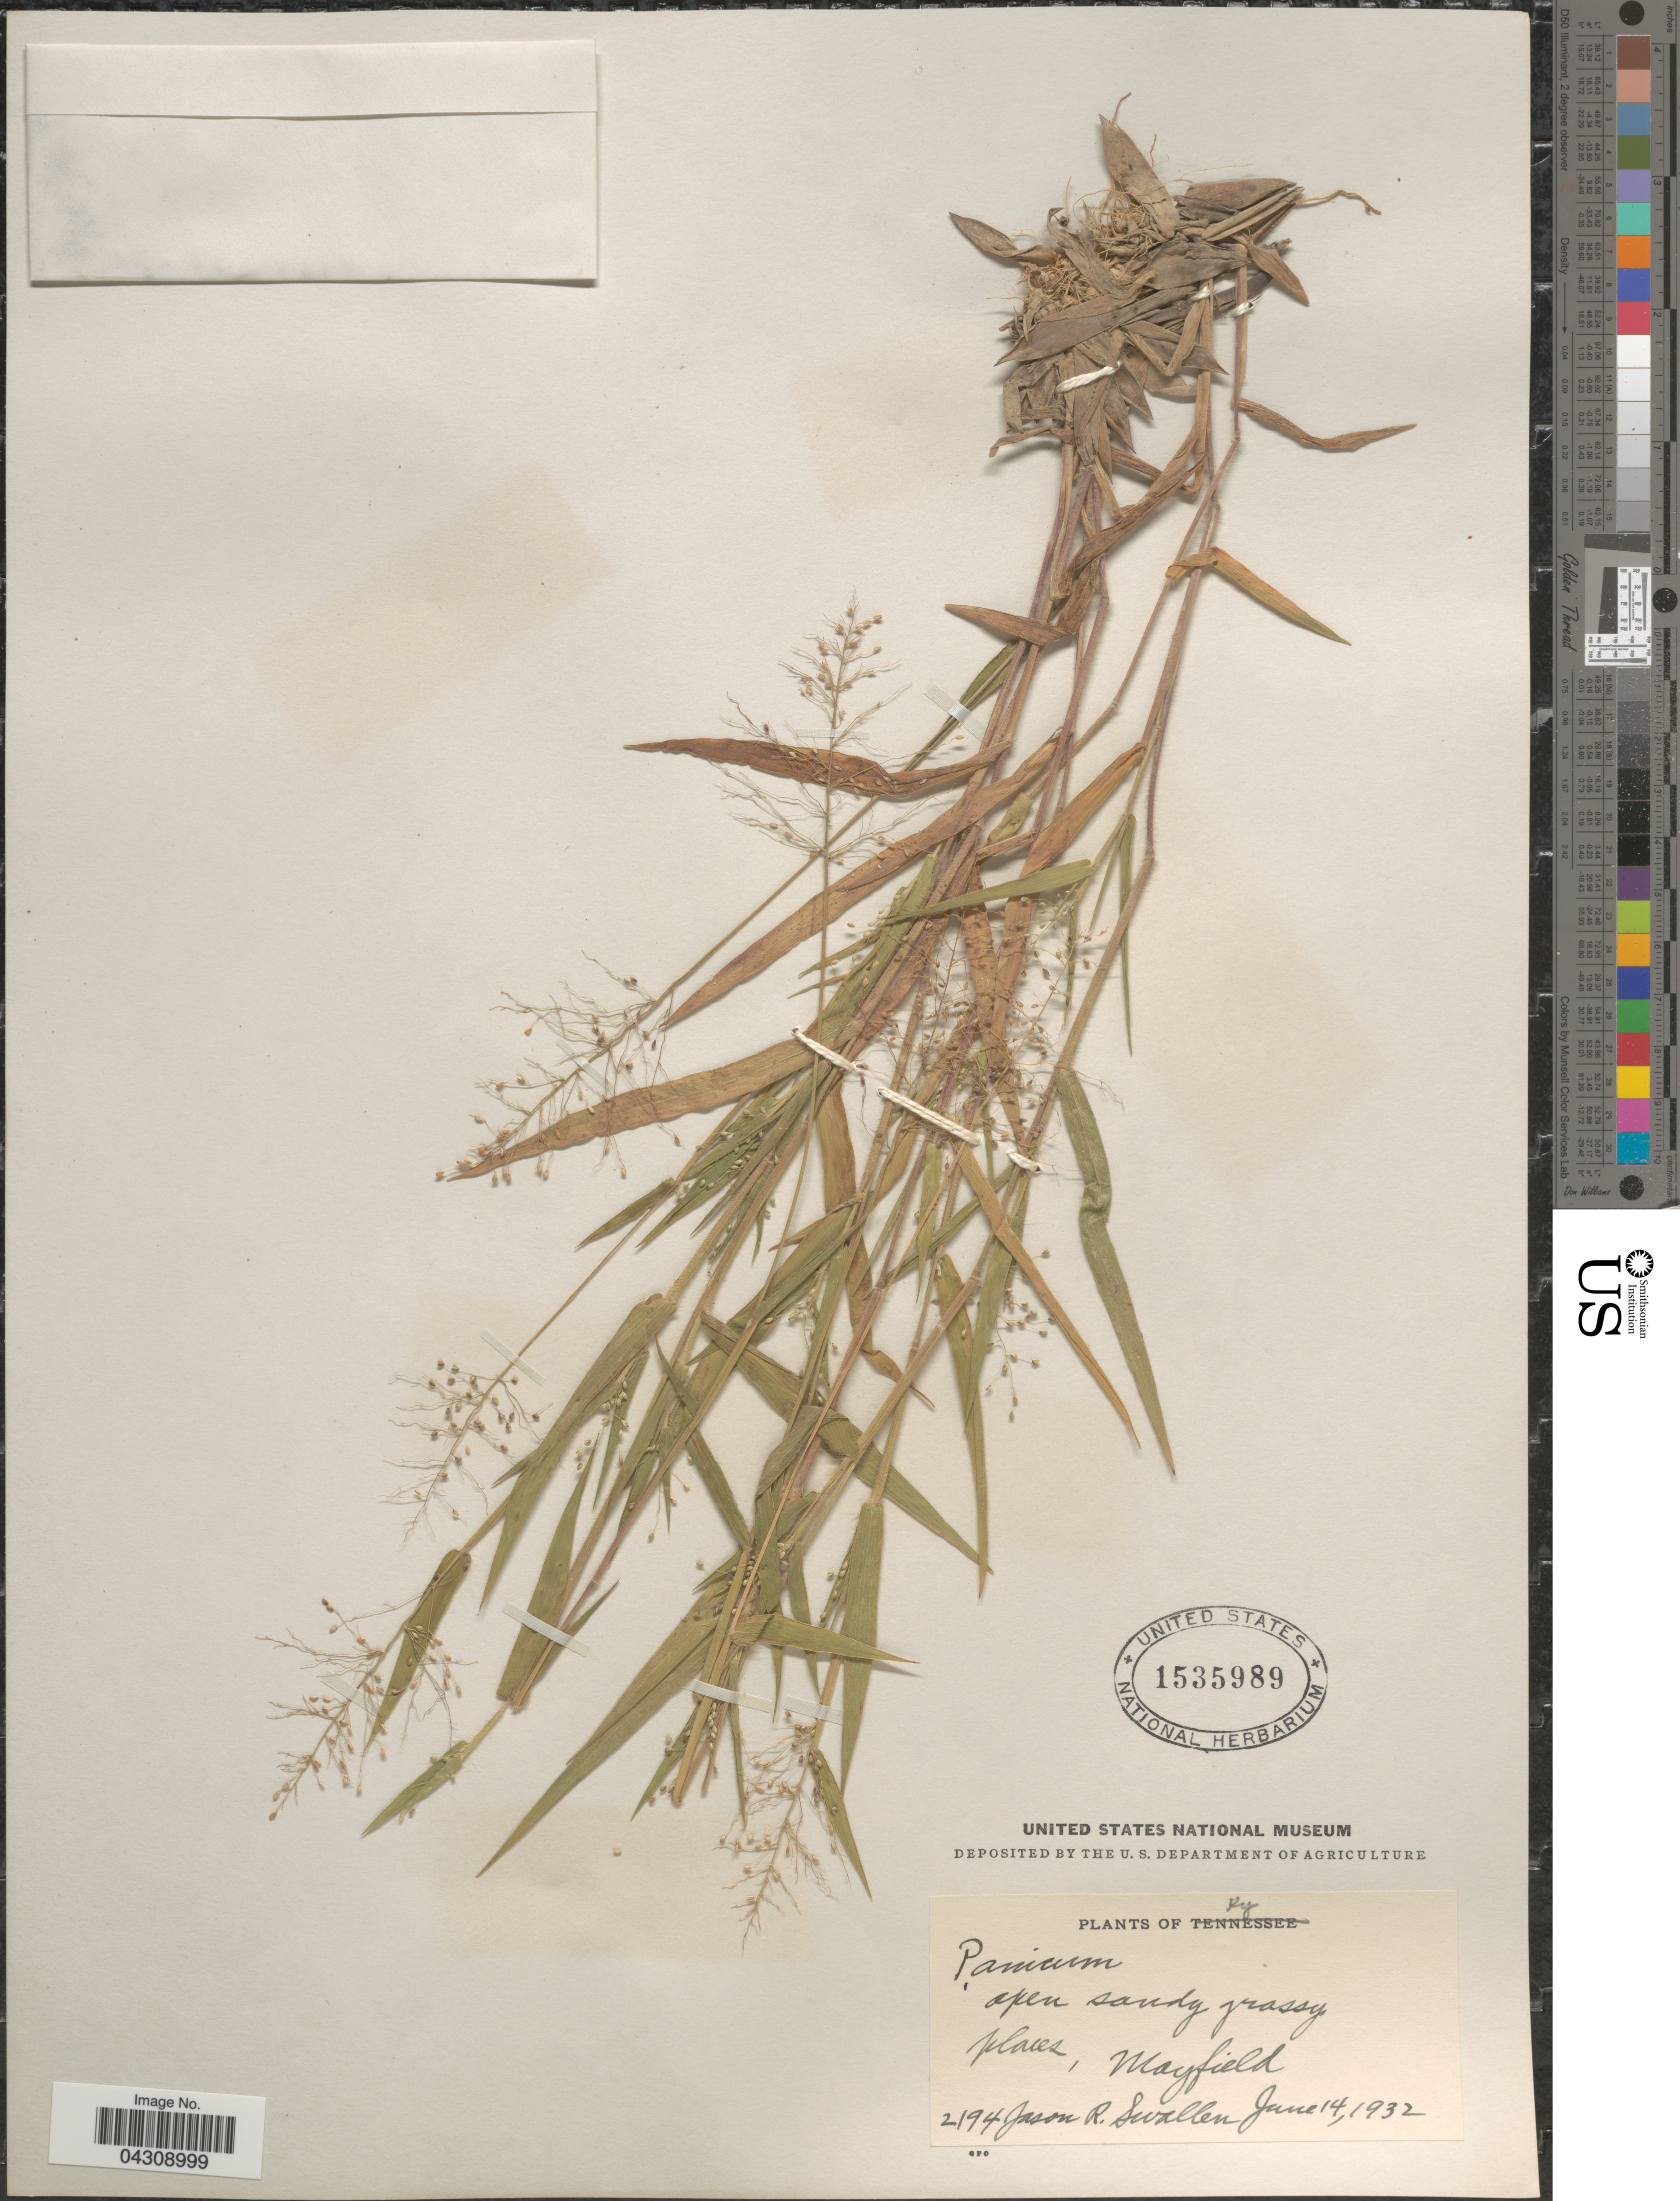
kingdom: Plantae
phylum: Tracheophyta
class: Liliopsida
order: Poales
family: Poaceae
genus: Dichanthelium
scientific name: Dichanthelium acuminatum var. acuminatum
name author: (Sw.) Gould & C.A. Clark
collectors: J. R. Swallen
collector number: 2194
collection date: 1932-06-14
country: United States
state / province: Kentucky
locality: Mayfield.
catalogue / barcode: US 1535989